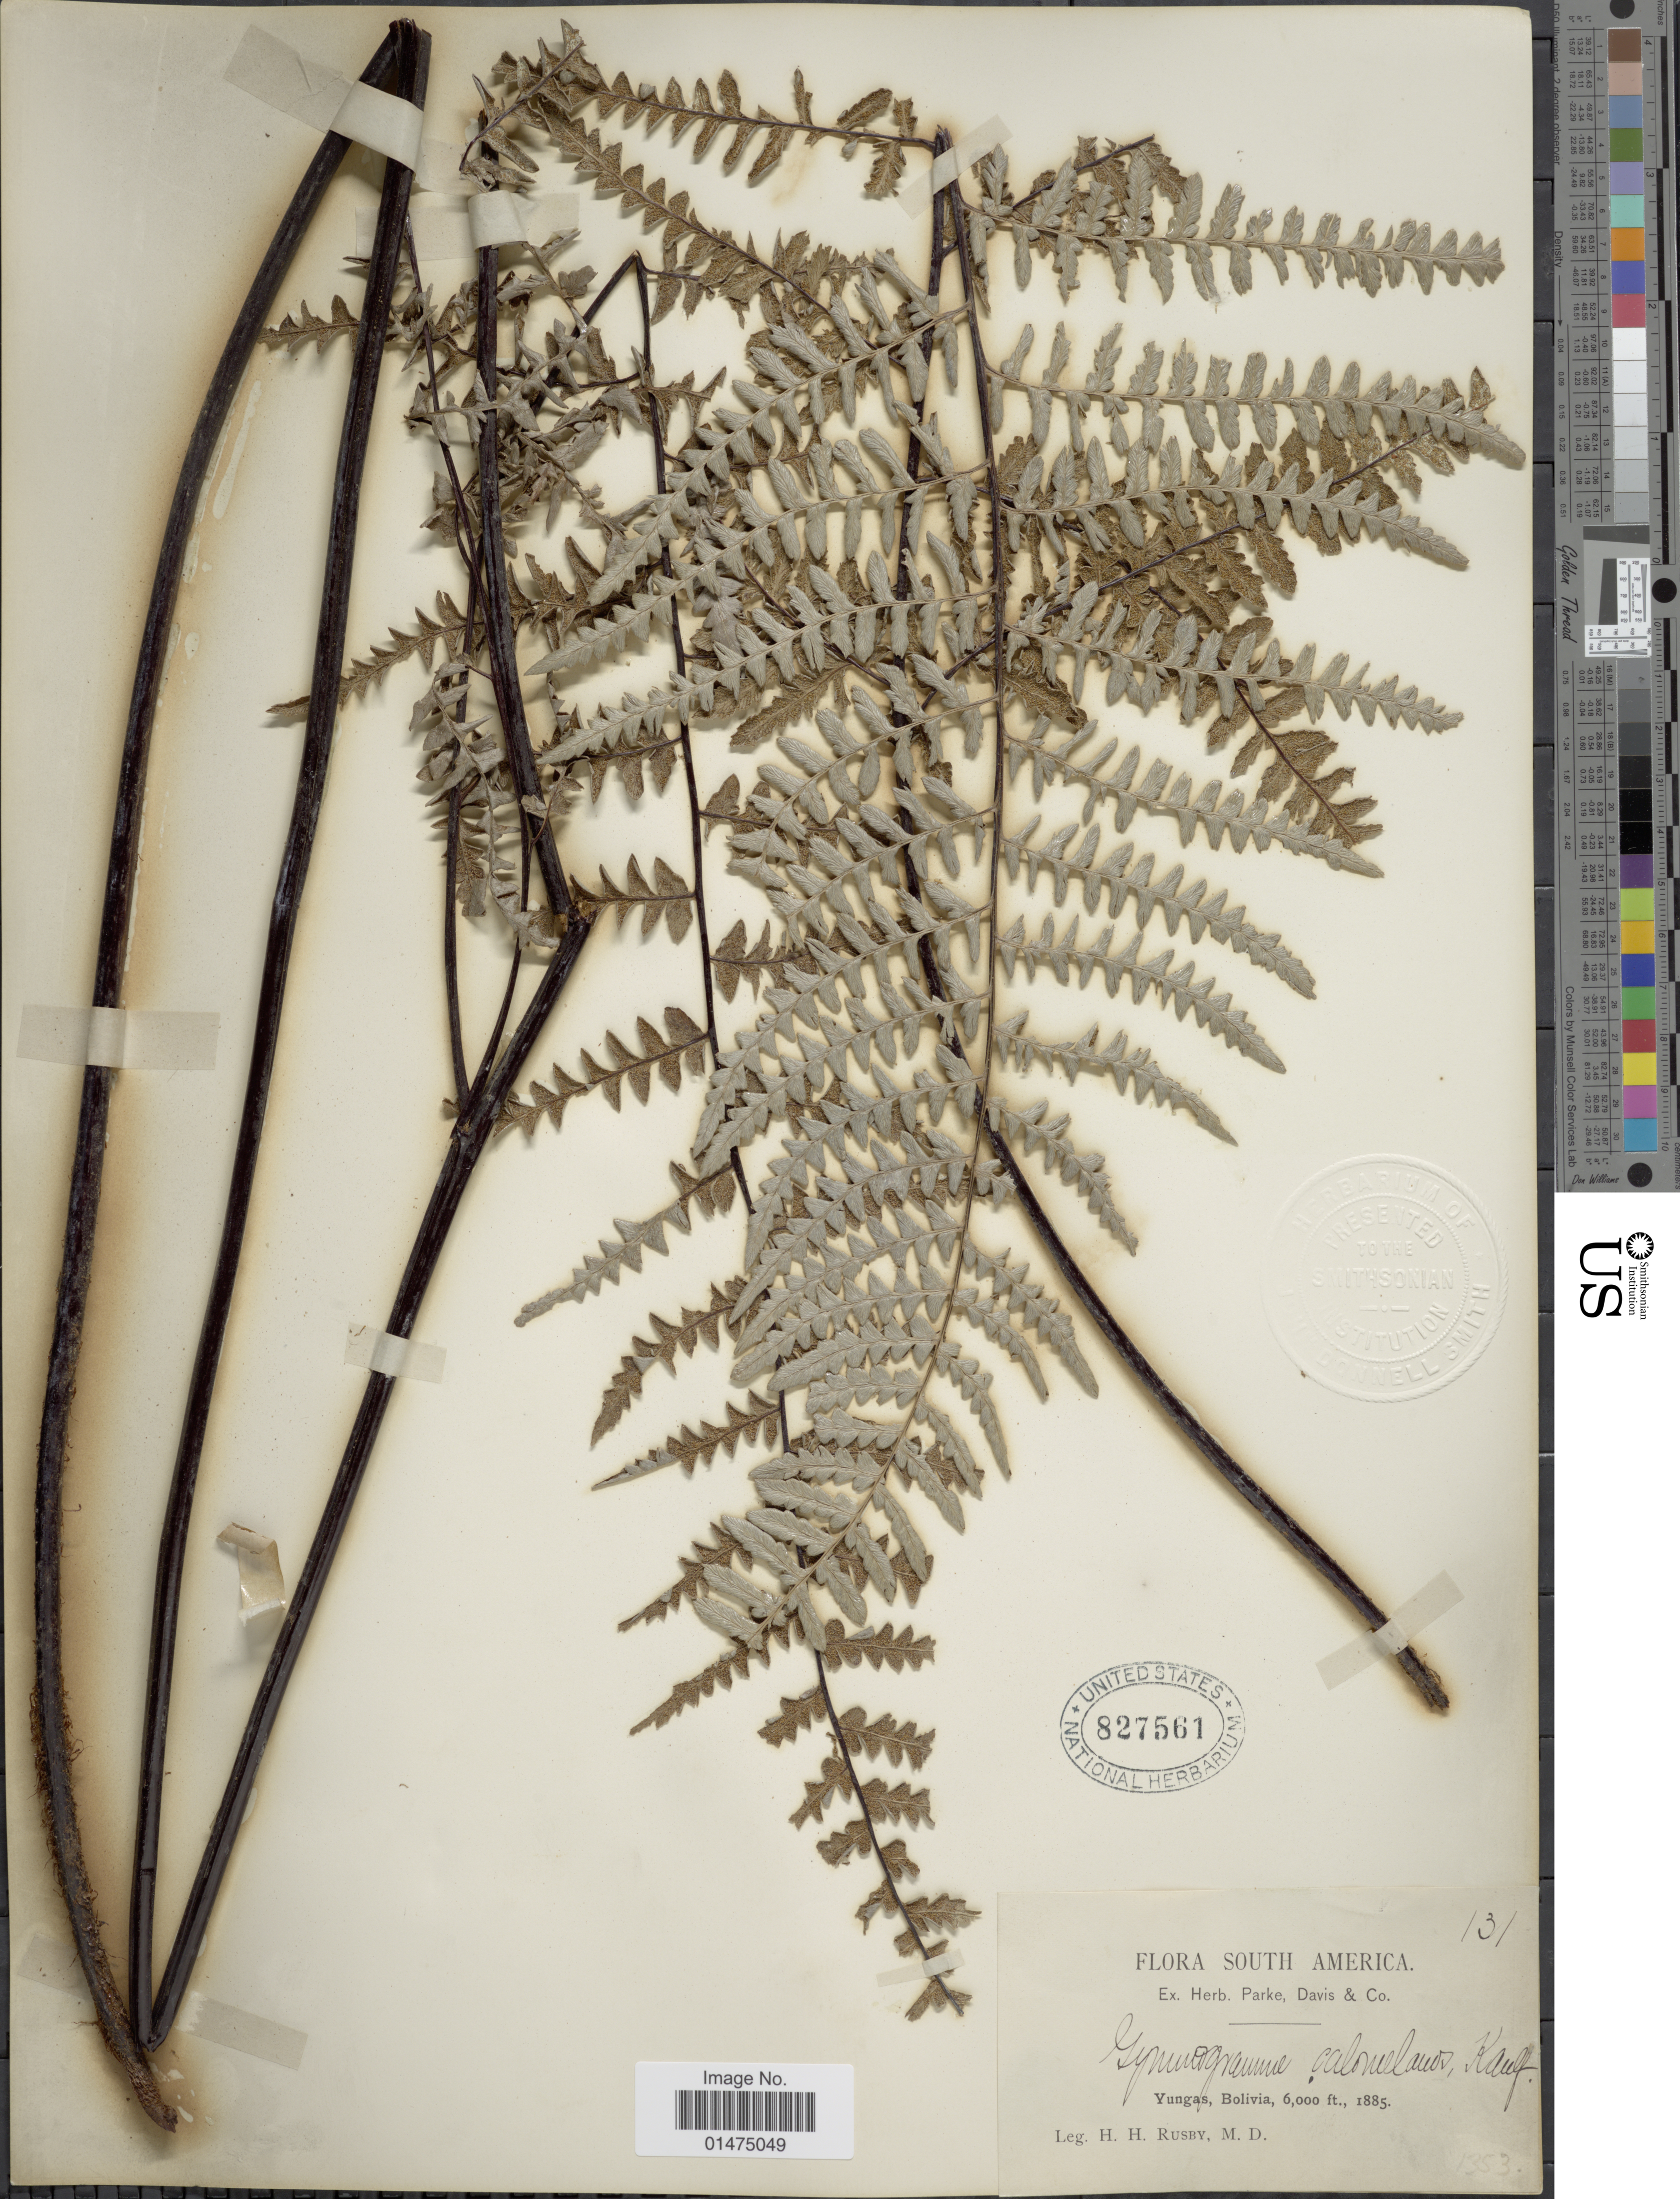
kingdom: Plantae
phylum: Tracheophyta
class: Polypodiopsida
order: Polypodiales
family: Pteridaceae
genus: Pityrogramma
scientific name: Pityrogramma ebenea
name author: (L.) Proctor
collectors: H. H. Rusby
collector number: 131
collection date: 1885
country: Bolivia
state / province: La Paz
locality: Yungas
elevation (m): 1829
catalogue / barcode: US 827561